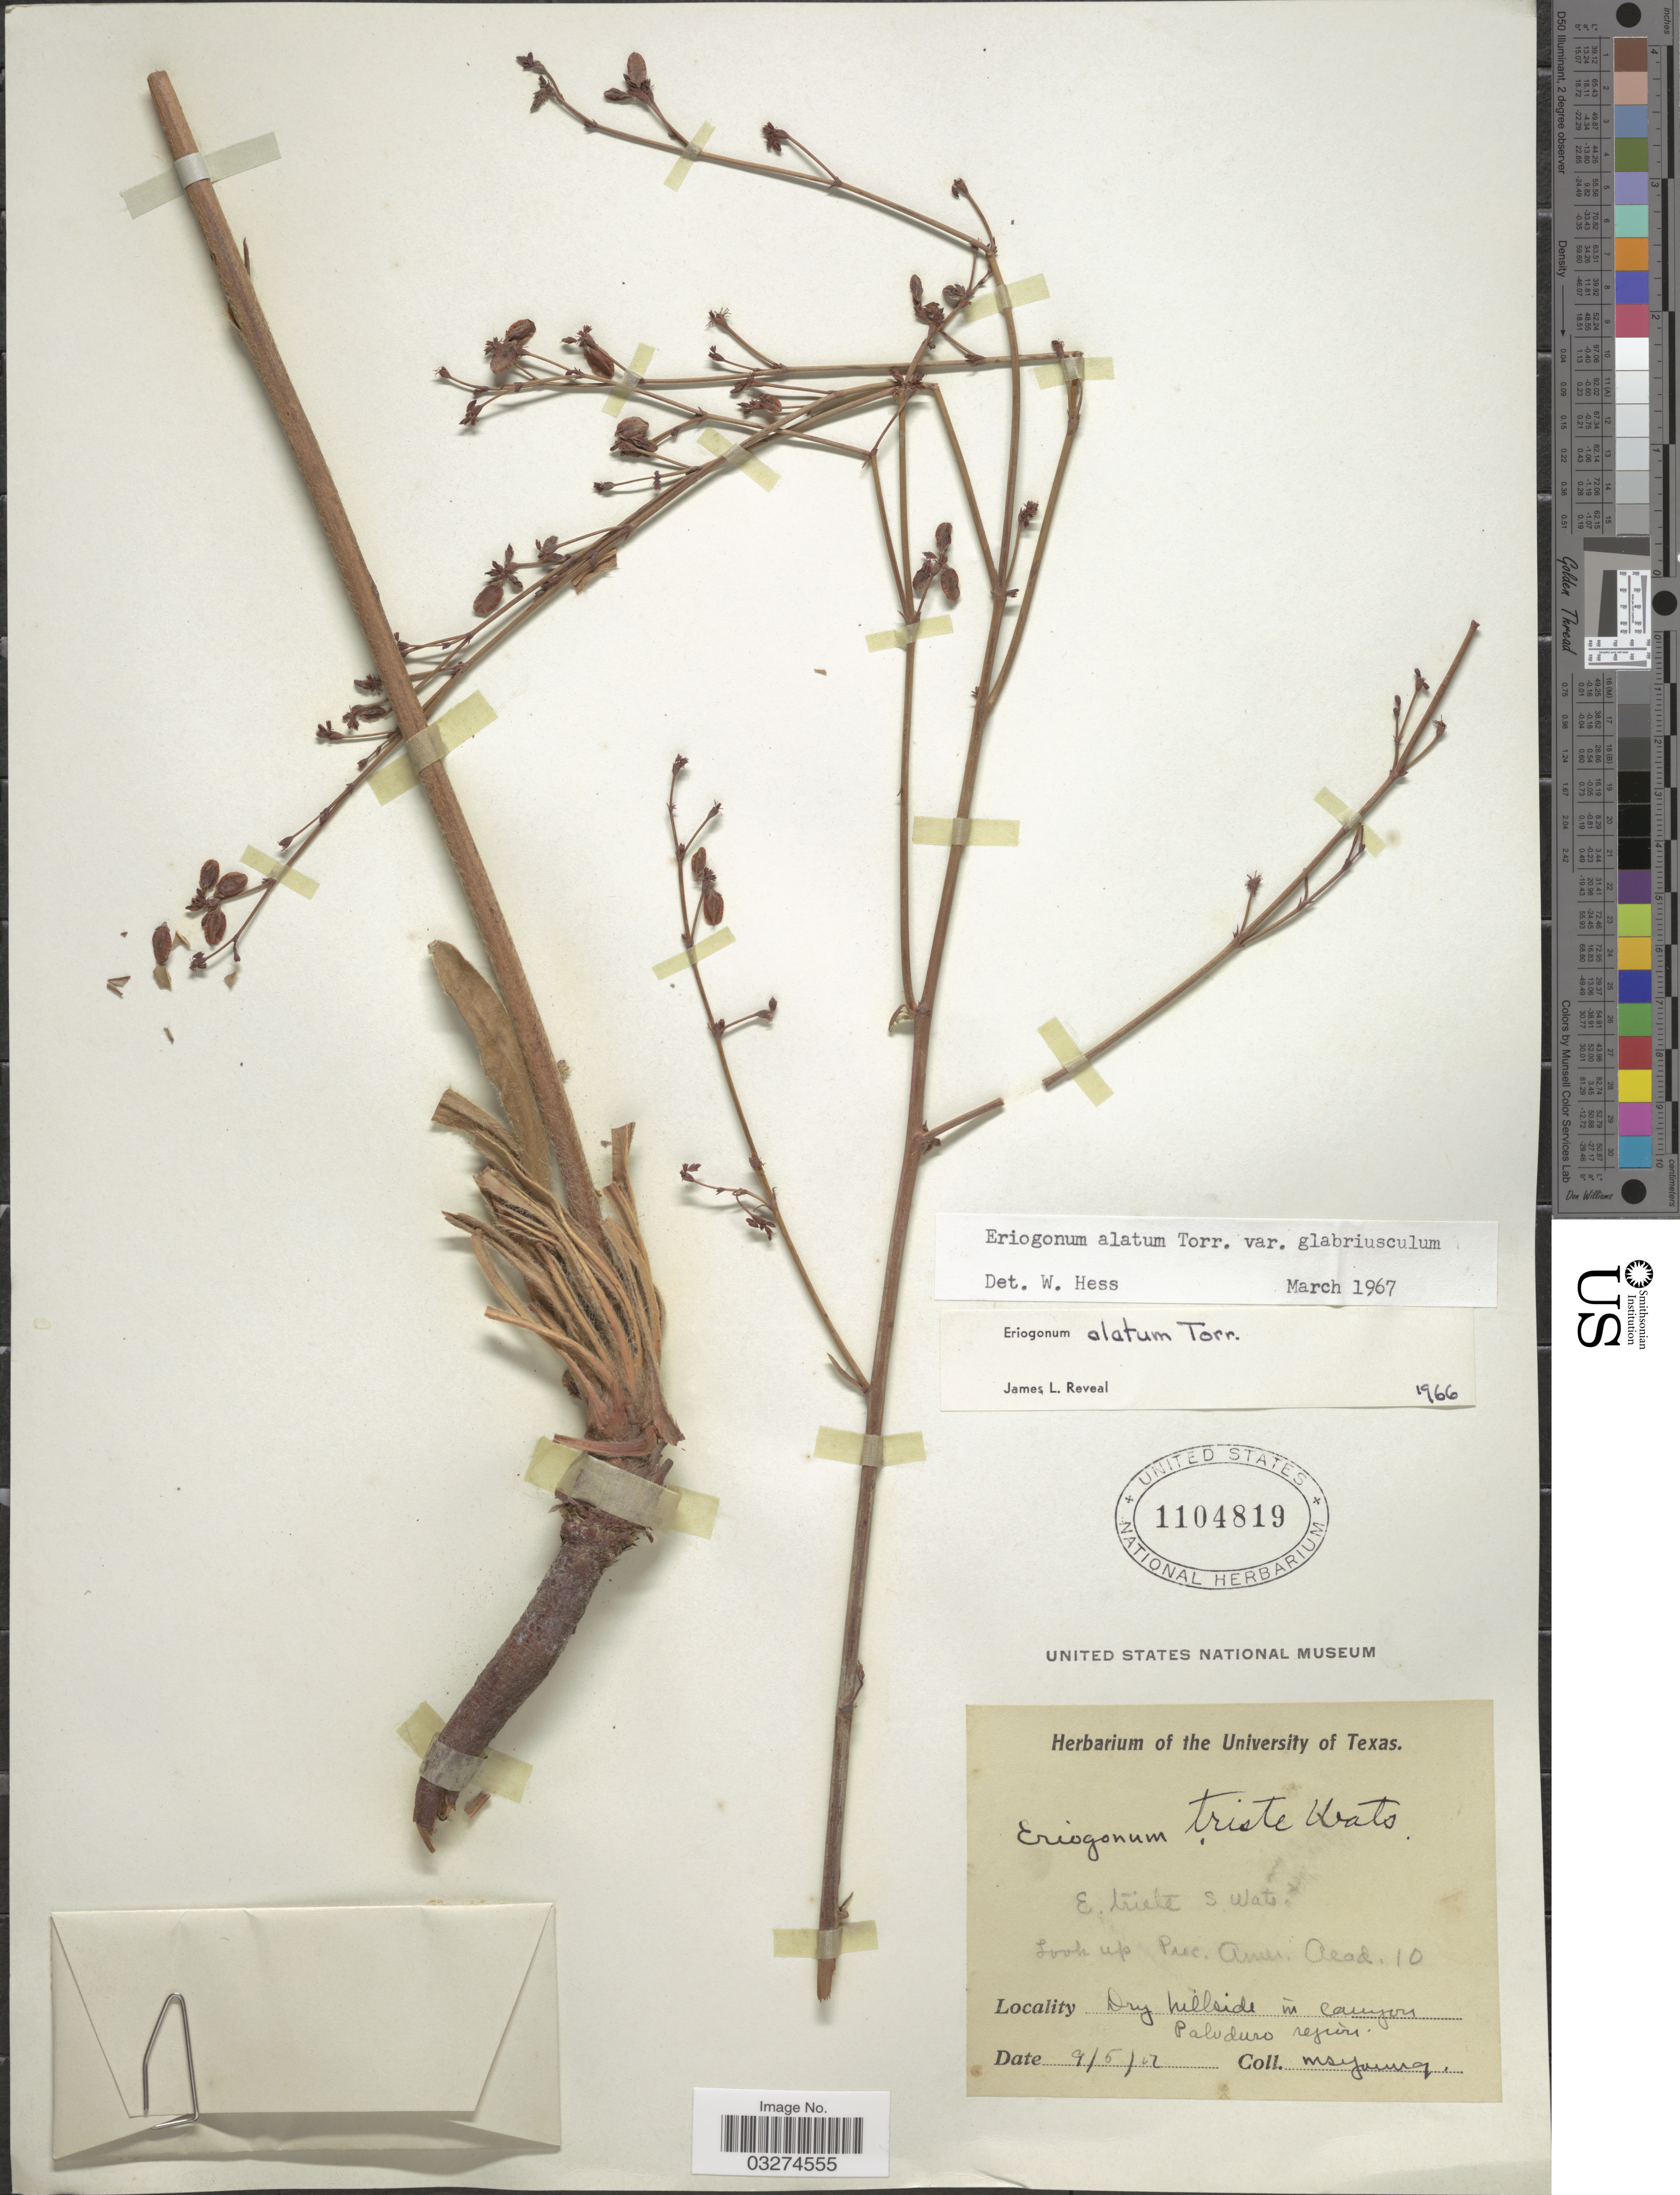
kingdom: Plantae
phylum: Tracheophyta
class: Magnoliopsida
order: Caryophyllales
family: Polygonaceae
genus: Eriogonum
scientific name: Eriogonum alatum var. glabriusculum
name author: Torr.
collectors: M. Young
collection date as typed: Transcribed d/m/y: 5/9/17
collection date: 1917-05-09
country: United States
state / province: Texas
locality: Dry hillside in canyon Paloduro region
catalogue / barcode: US 1104819